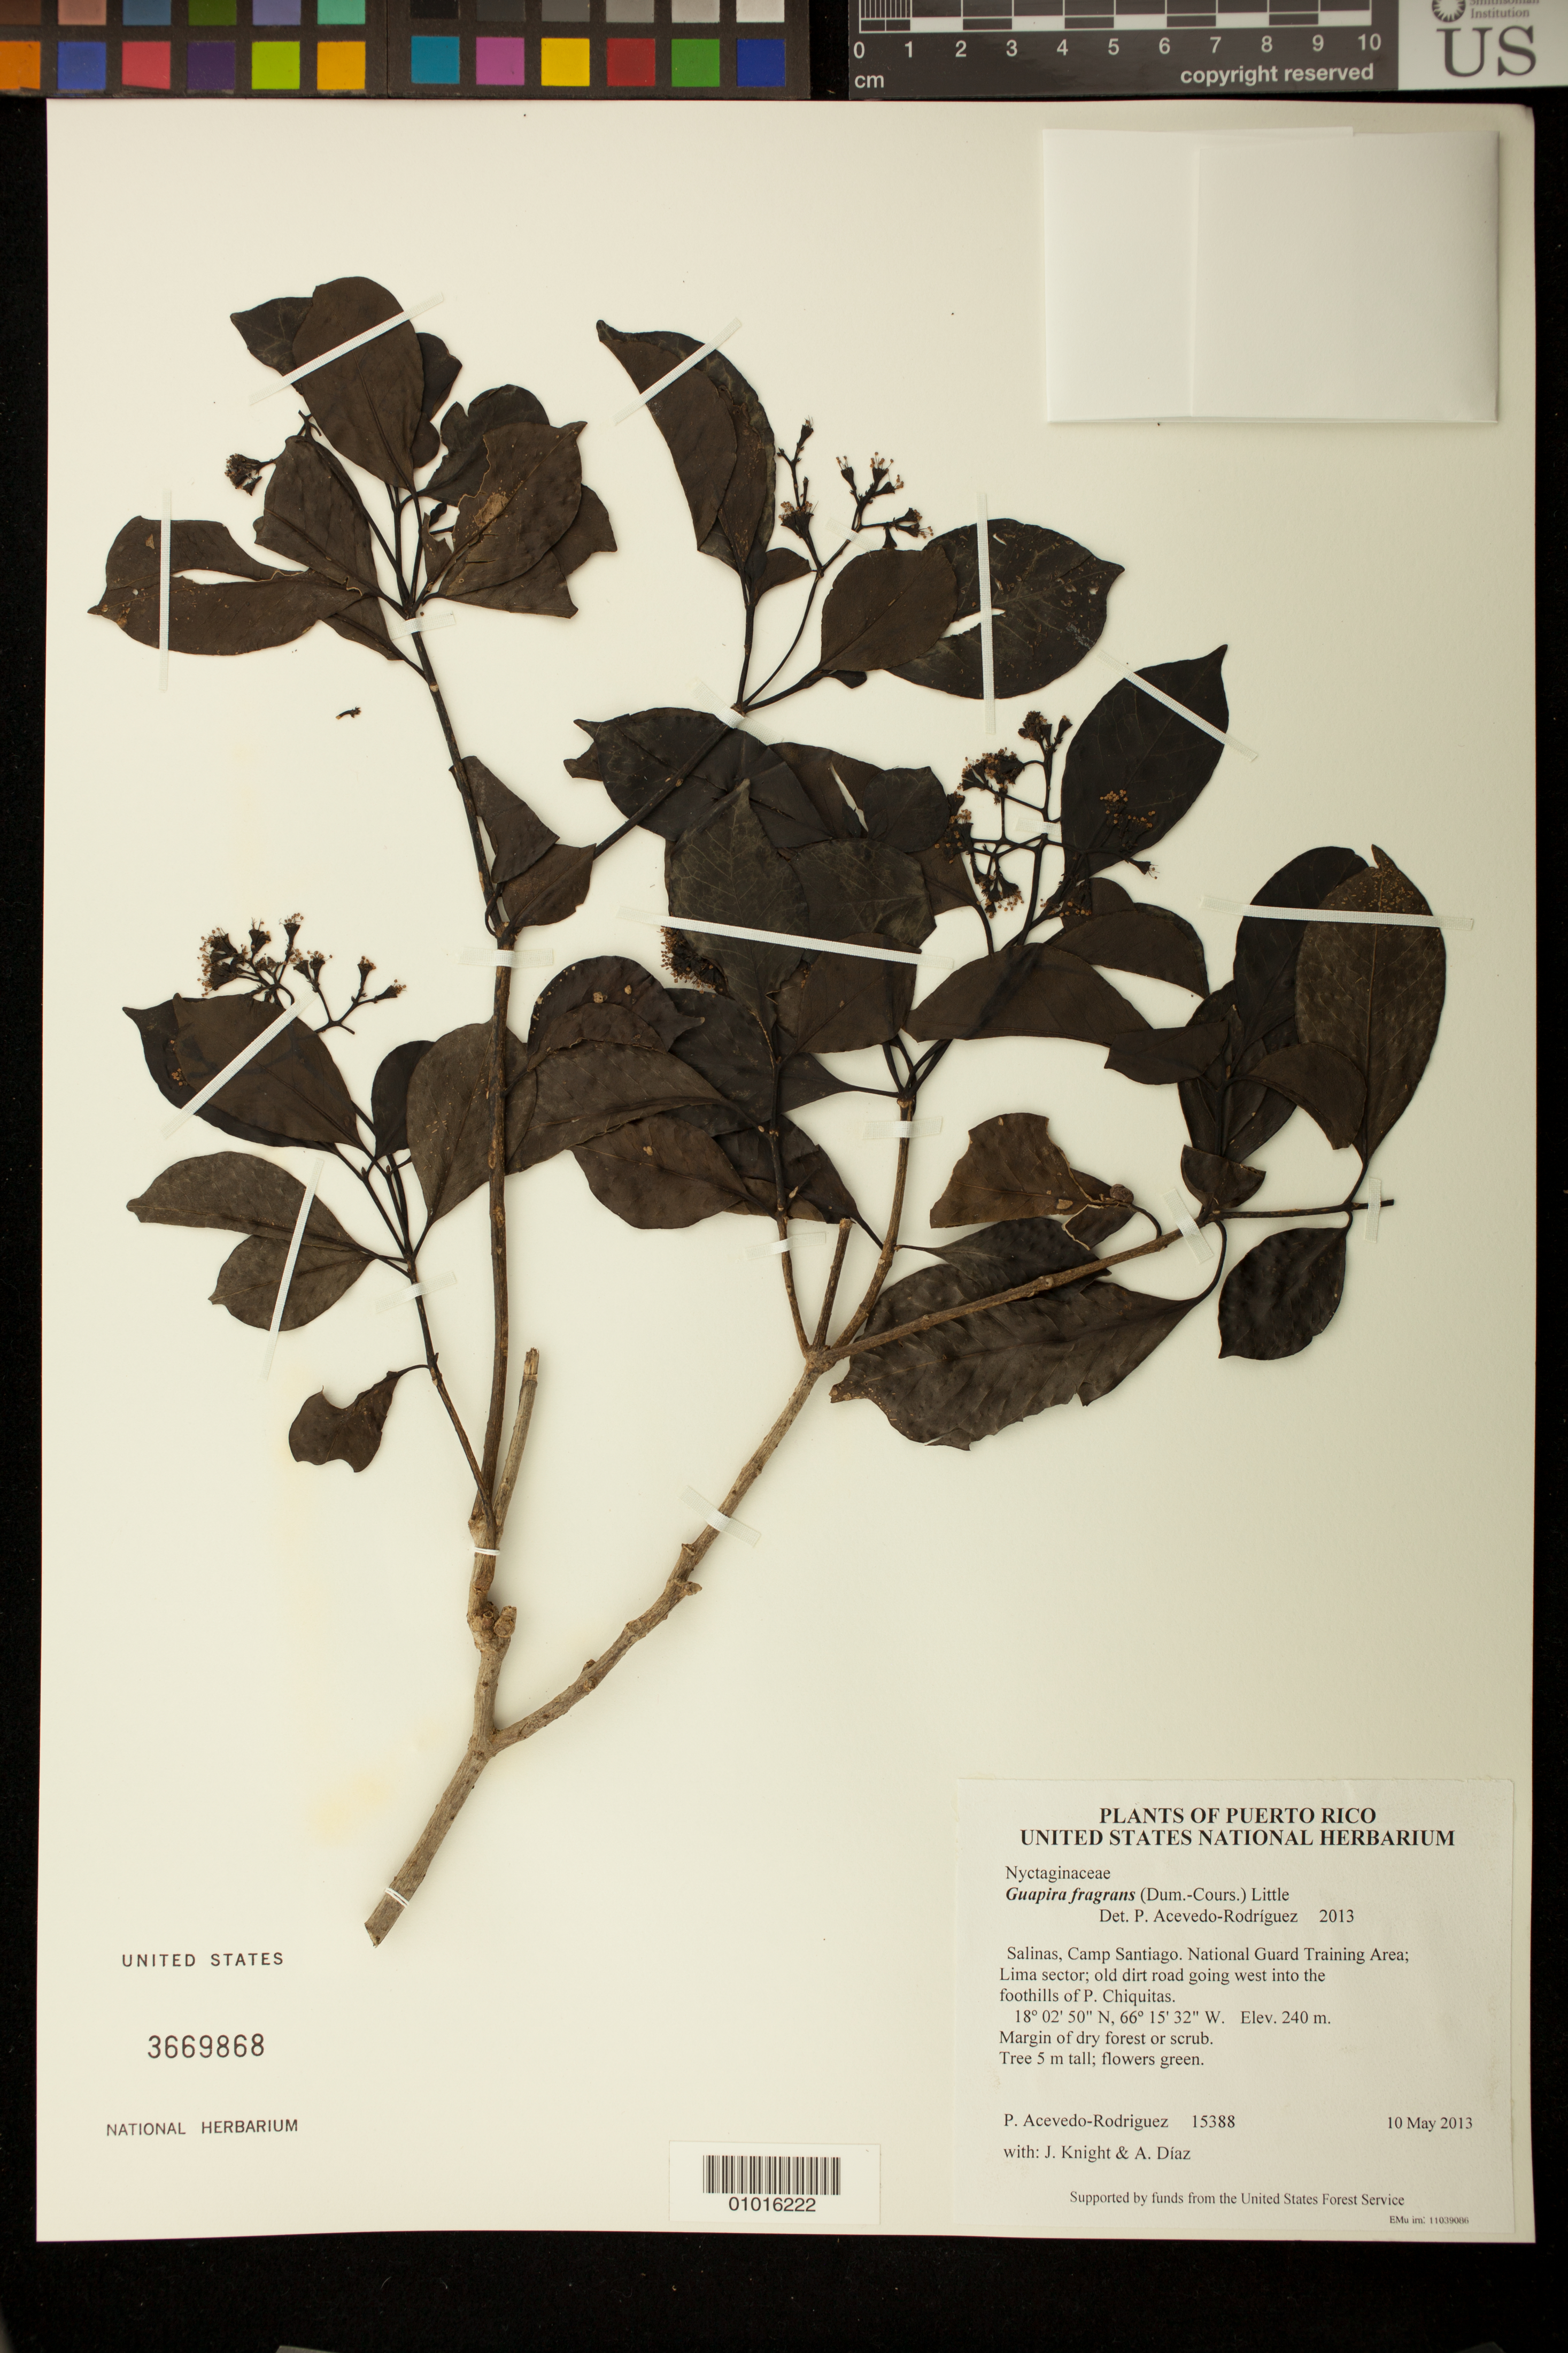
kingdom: Plantae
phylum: Tracheophyta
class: Magnoliopsida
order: Caryophyllales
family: Nyctaginaceae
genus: Guapira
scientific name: Guapira fragrans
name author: (Dum. Cours.) Little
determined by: Acevedo-Rodríguez, P., (BOT), Smithsonian Institution - National Museum of Natural History (UNITED STATES)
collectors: P. Acevedo-Rodr., J. Knight & A. Díaz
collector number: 15388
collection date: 2013-05-10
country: Puerto Rico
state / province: Salinas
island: Puerto Rico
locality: Camp Santiago. National Guard Training Area; Lima sector; old dirt road going west into the foothills of P. Chiquitas.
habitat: Margin of dry forest or scrub.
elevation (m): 240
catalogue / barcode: US 3669868